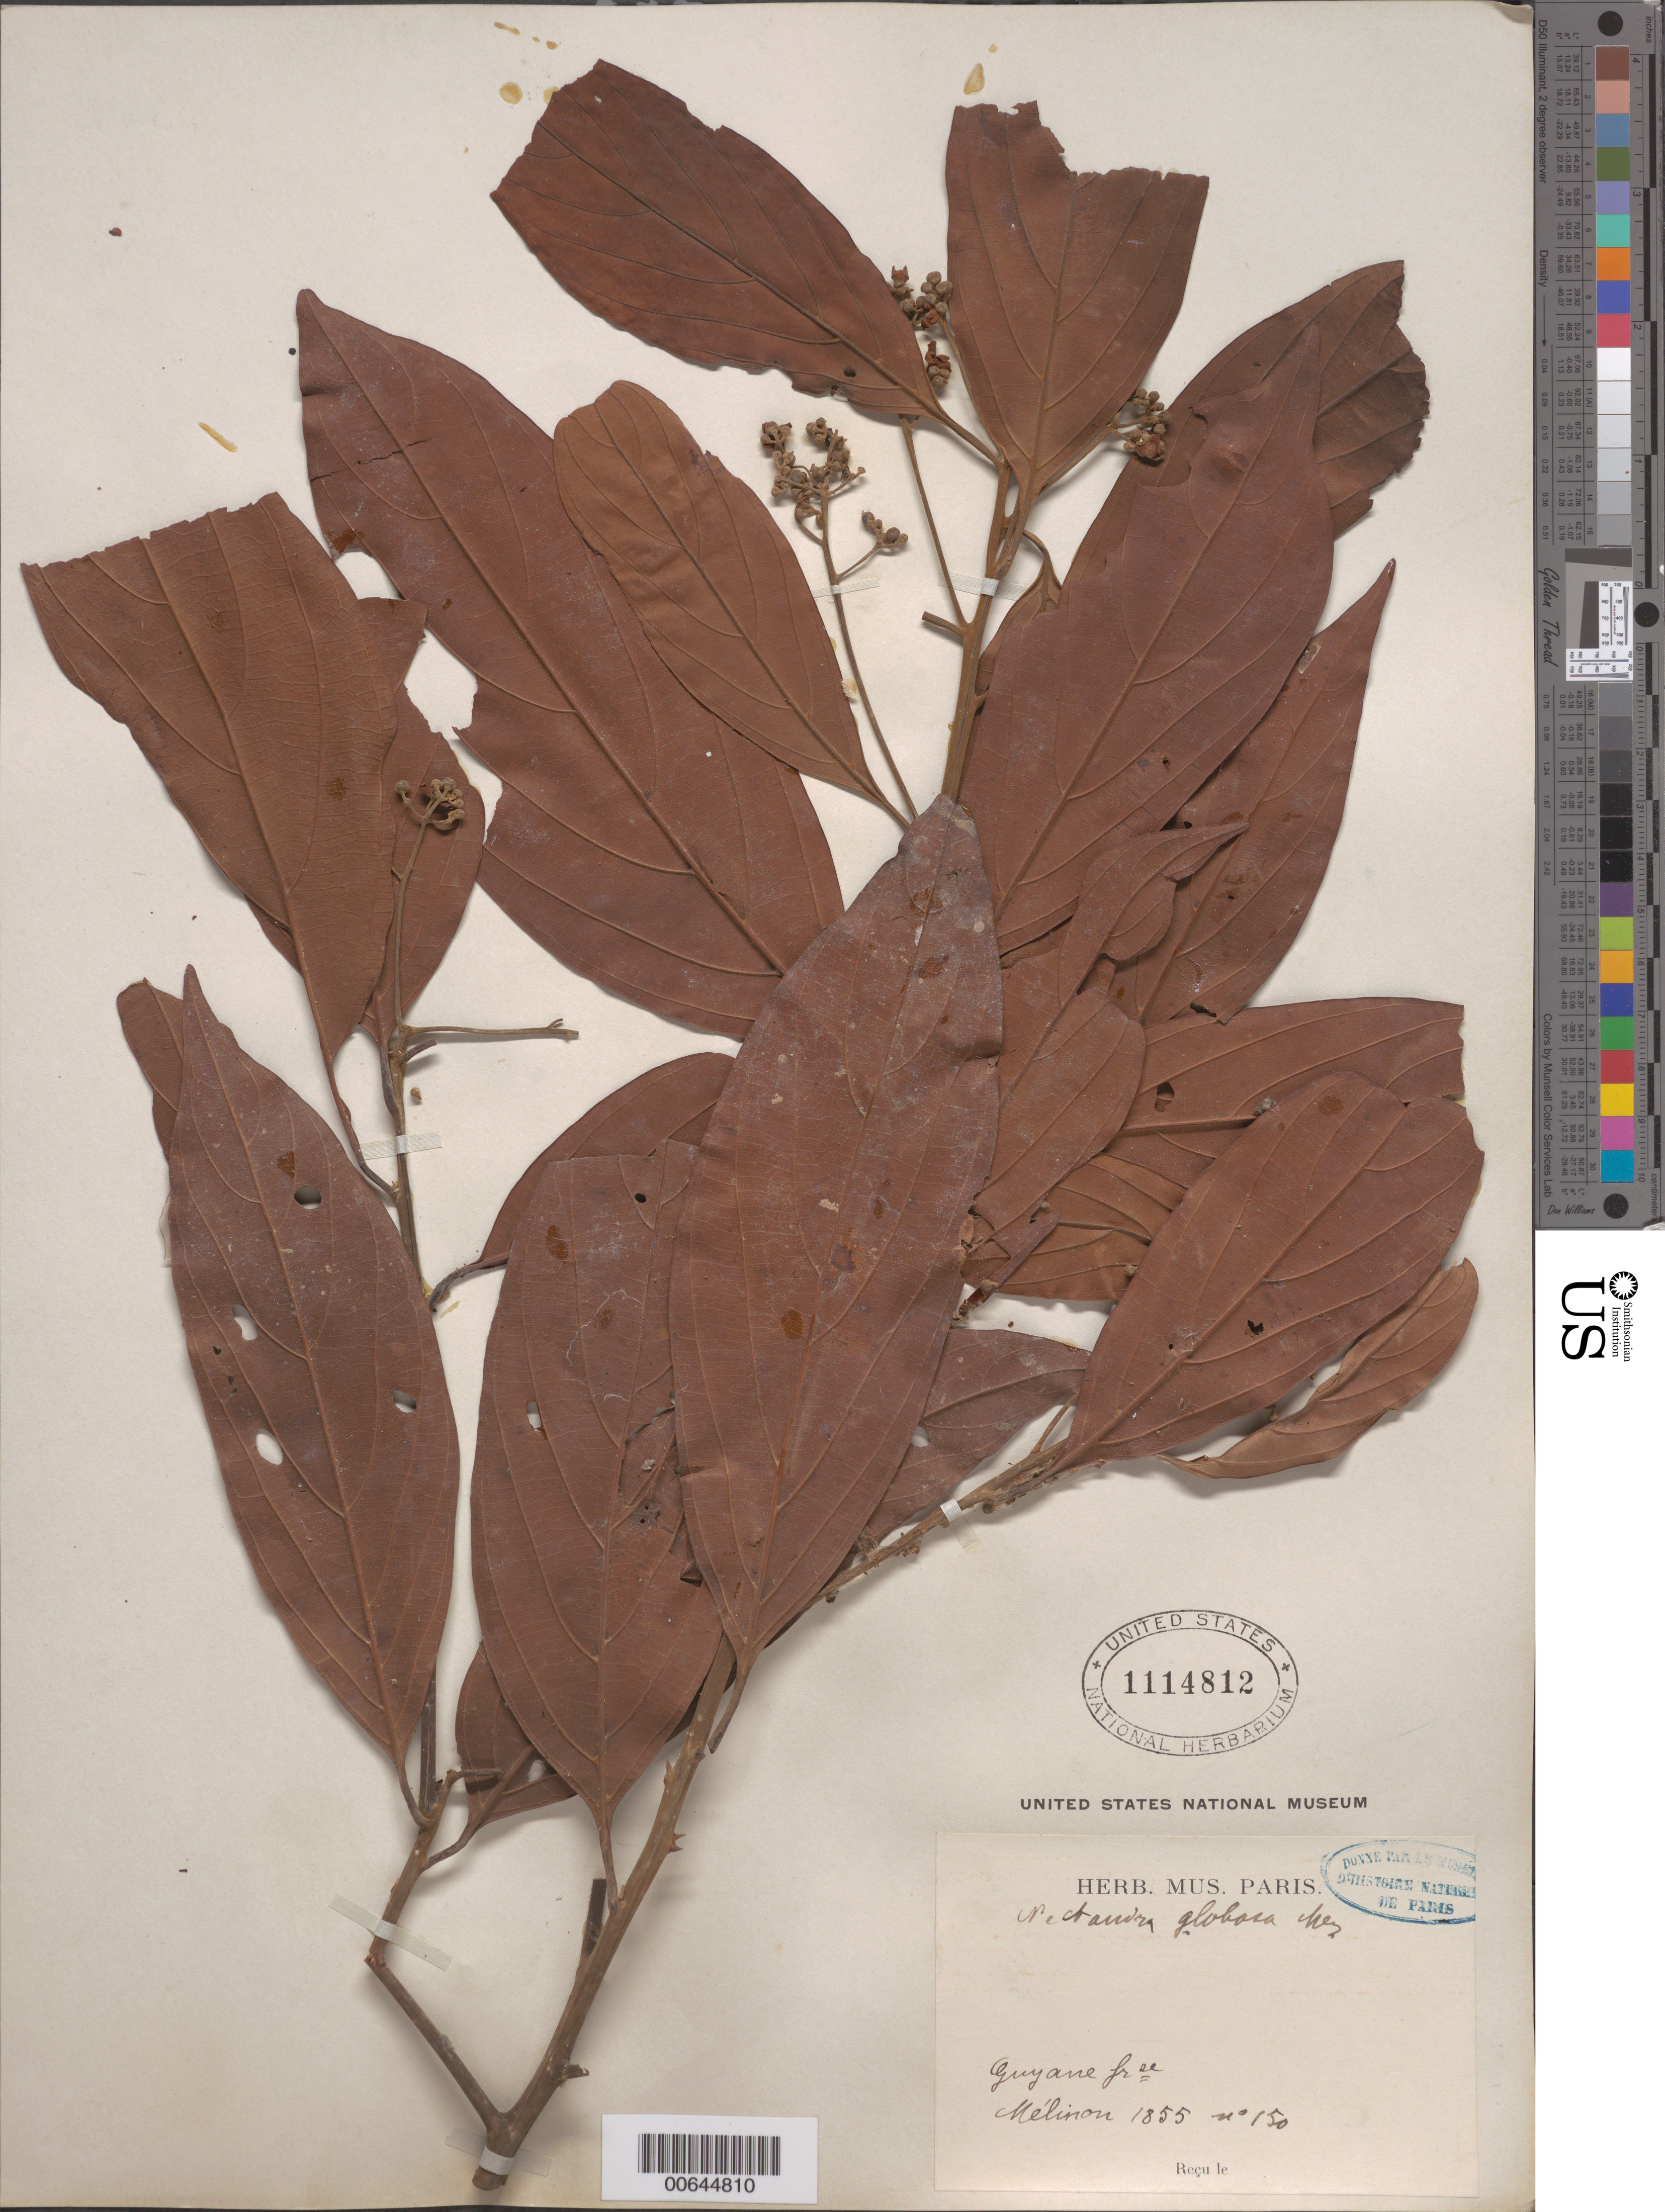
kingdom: Plantae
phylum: Tracheophyta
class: Magnoliopsida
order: Laurales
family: Lauraceae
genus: Nectandra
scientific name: Nectandra globosa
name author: (Aubl.) Mez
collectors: E. Mélinon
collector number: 150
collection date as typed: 1855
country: French Guiana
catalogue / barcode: US 1114812